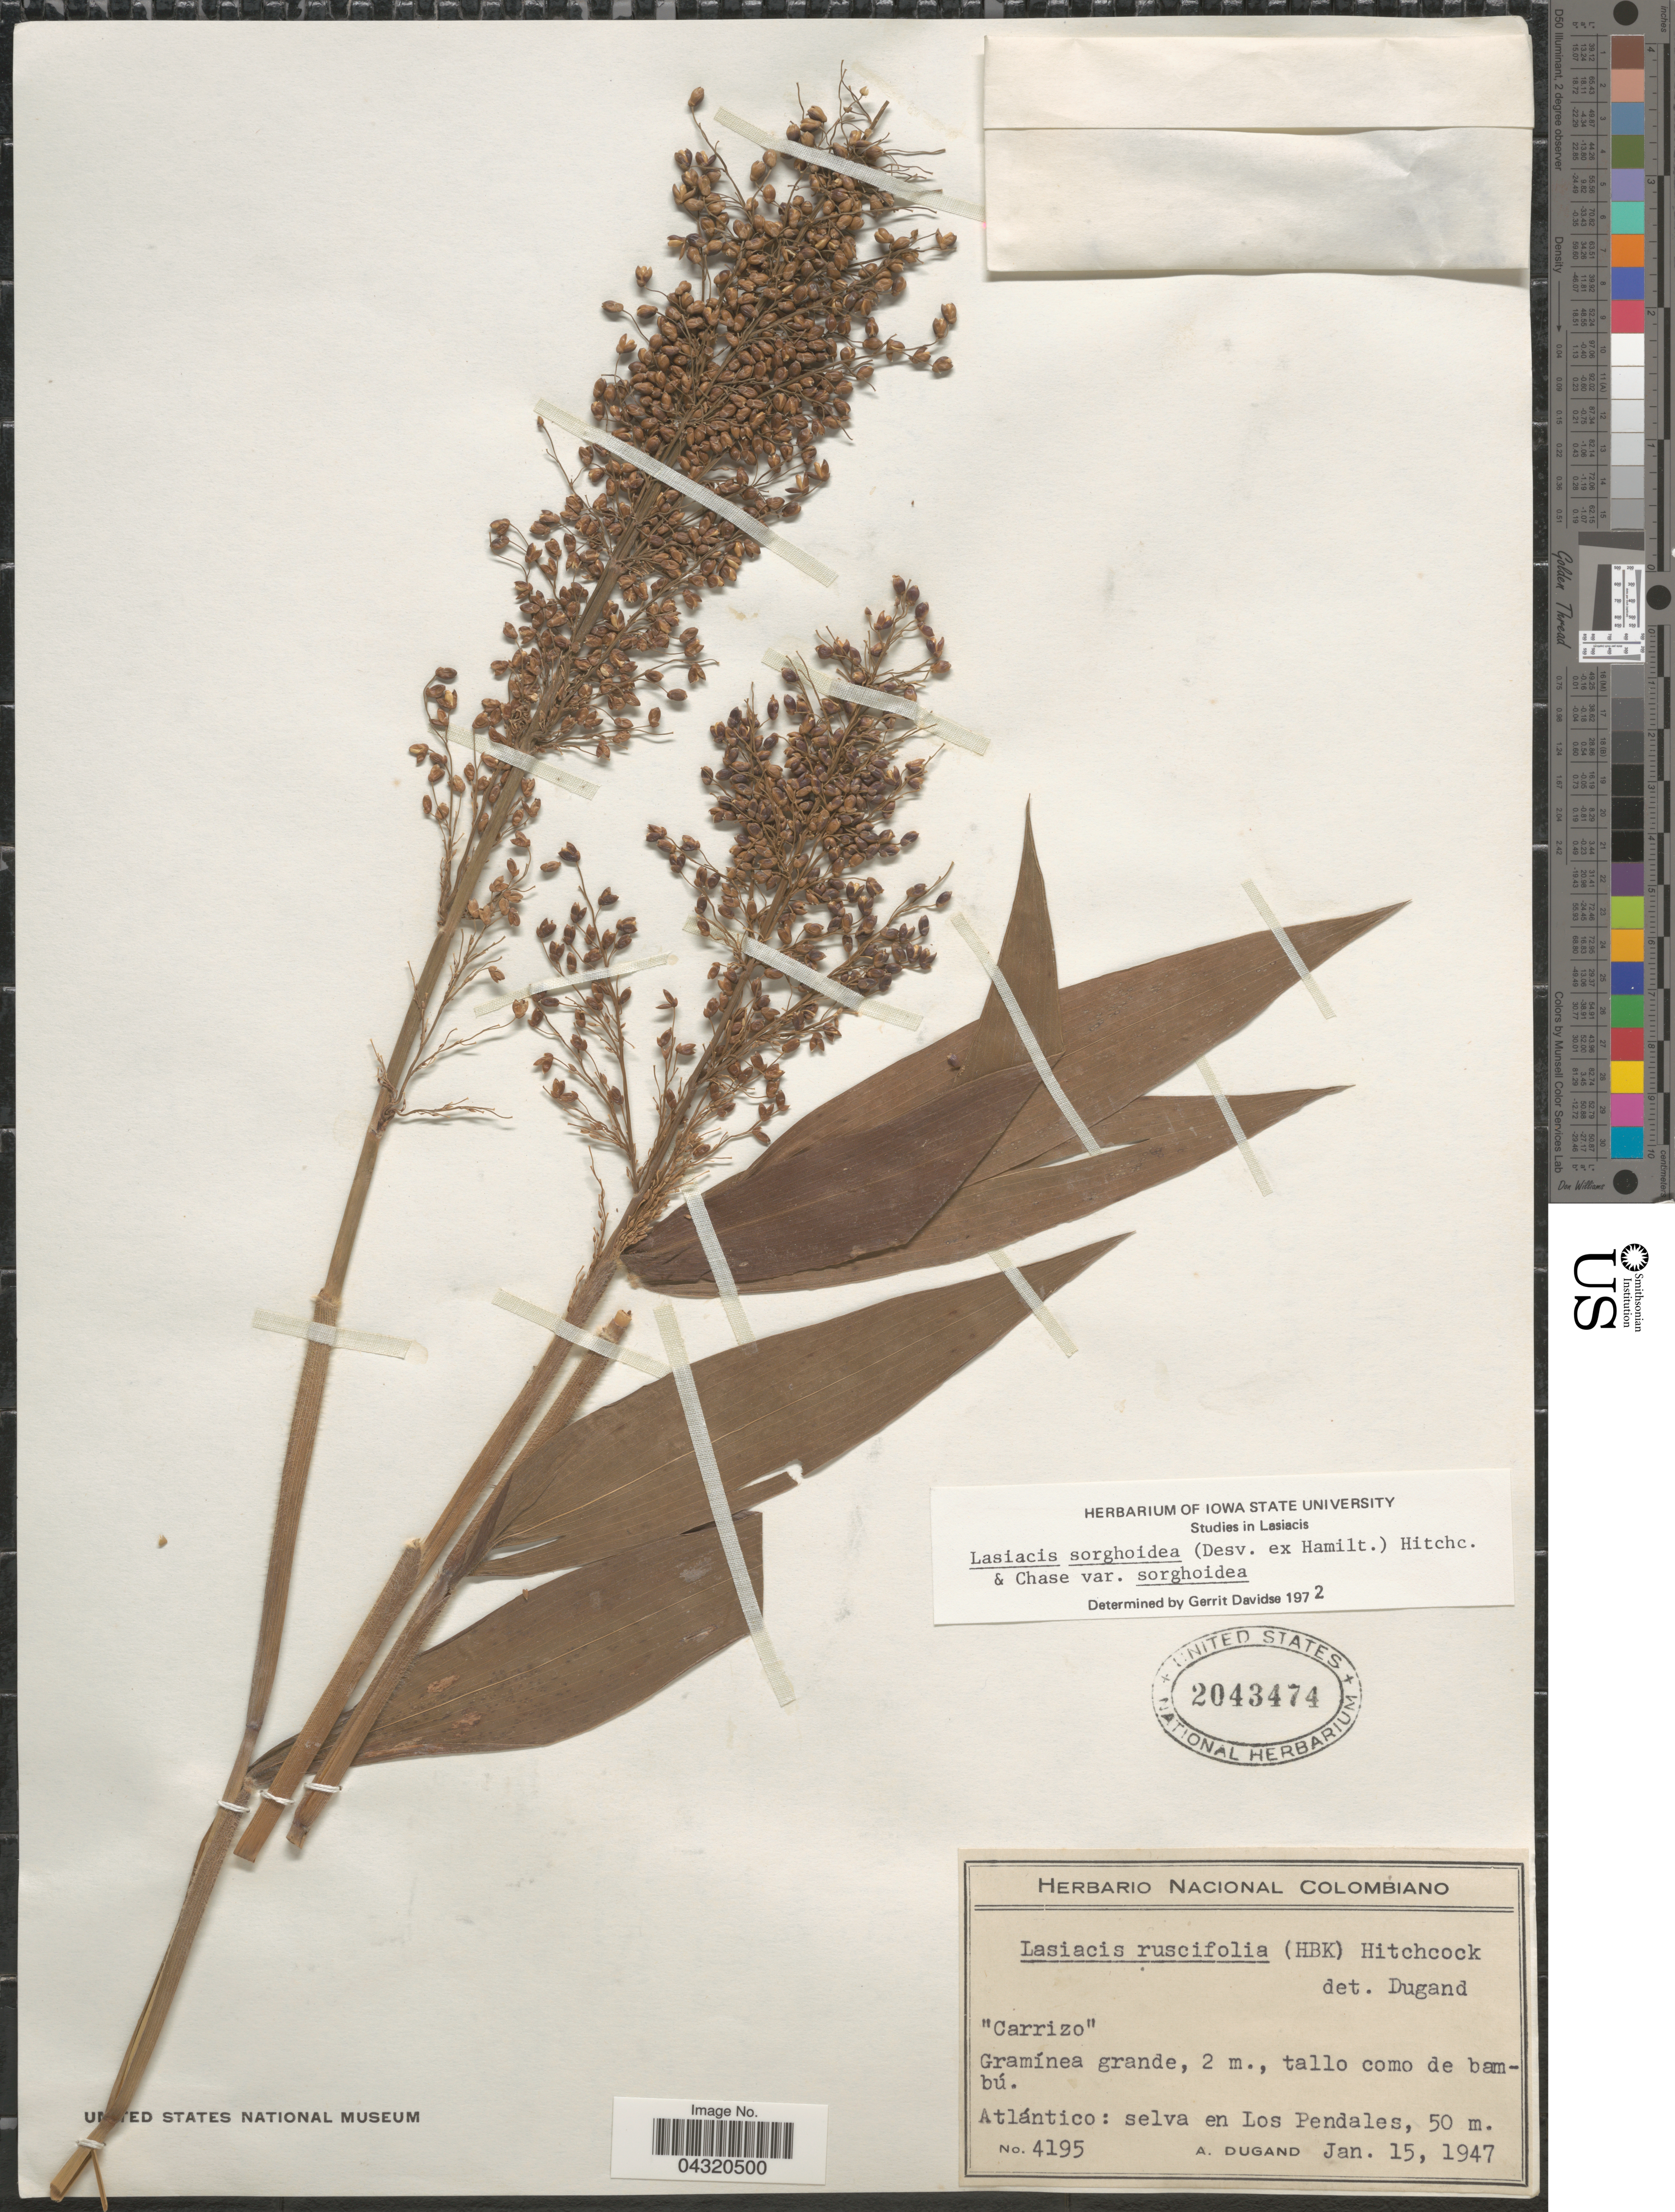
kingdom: Plantae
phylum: Tracheophyta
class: Liliopsida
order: Poales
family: Poaceae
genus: Lasiacis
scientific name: Lasiacis sorghoidea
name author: (Desv. ex Ham.) Hitchc. & Chase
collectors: A. Dugand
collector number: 4195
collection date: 1947-01-15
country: Colombia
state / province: Atlántico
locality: Selva en Los Pendales.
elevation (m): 50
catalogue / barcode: US 2043474